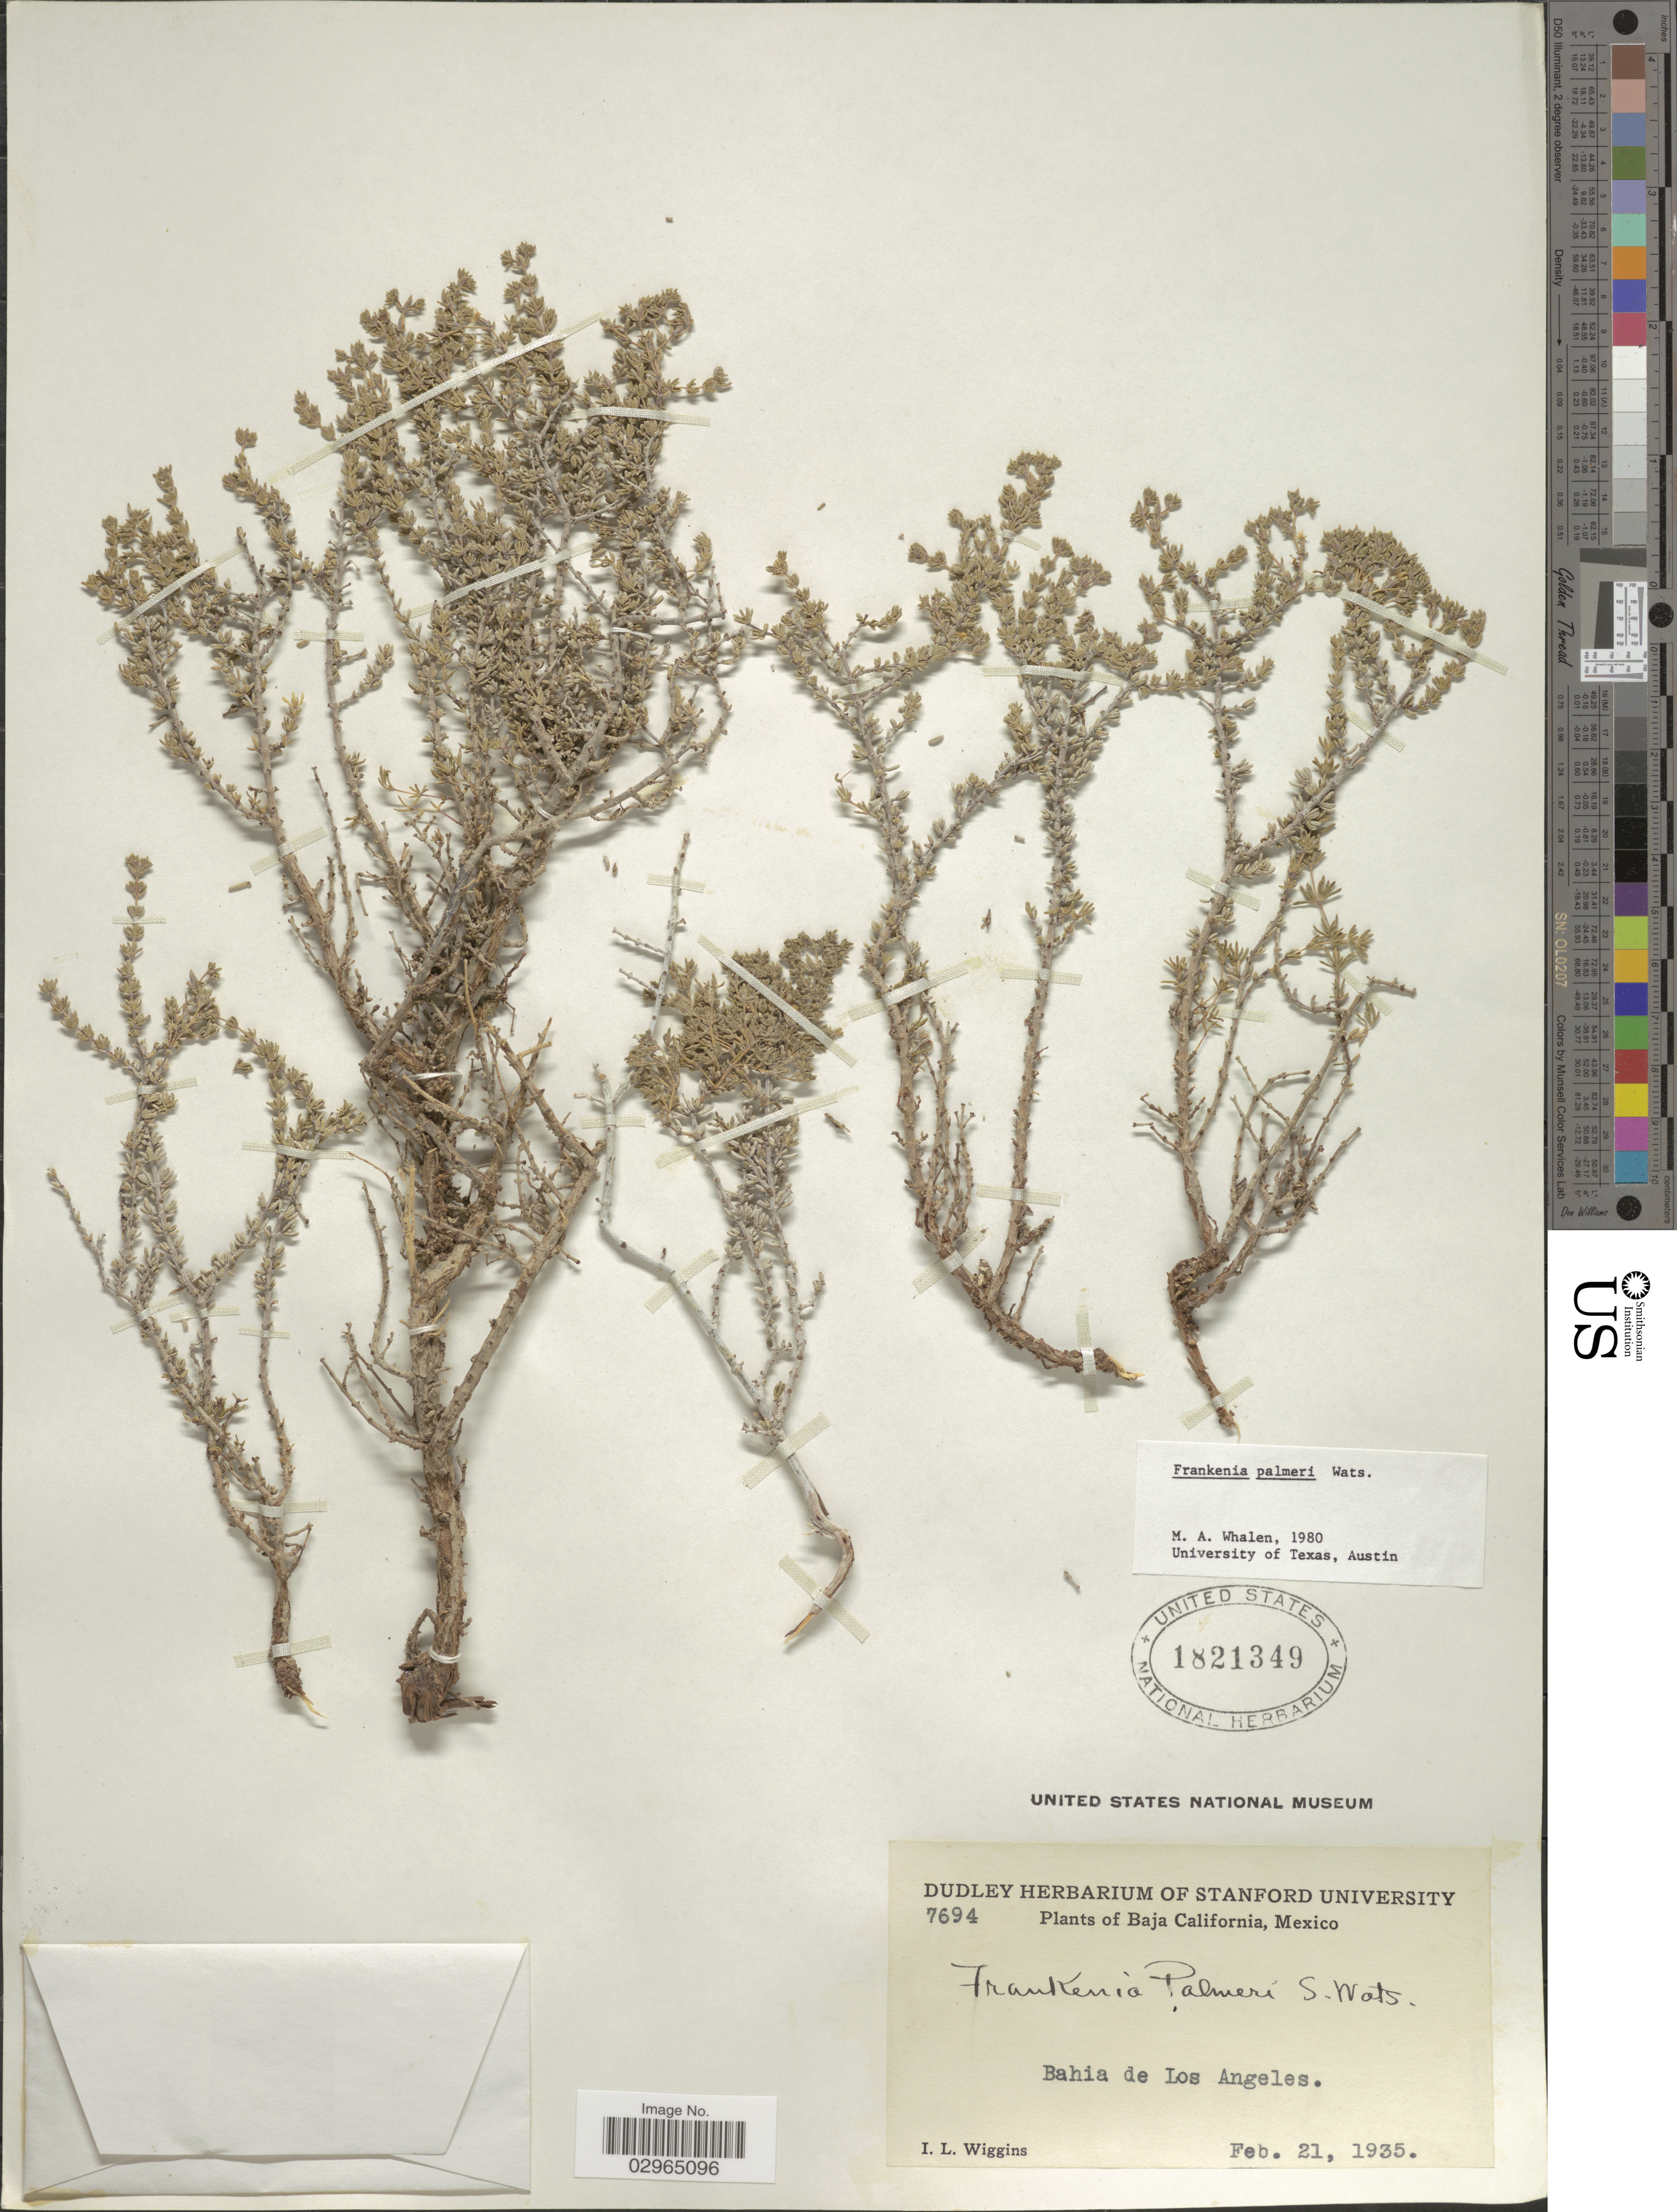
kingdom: Plantae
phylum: Tracheophyta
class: Magnoliopsida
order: Caryophyllales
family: Frankeniaceae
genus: Frankenia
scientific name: Frankenia palmeri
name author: S. Watson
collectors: I. L. Wiggins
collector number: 7694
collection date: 1935-02-21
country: Mexico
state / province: Baja California Norte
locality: Bahia de Los Angeles.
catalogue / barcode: US 1821349